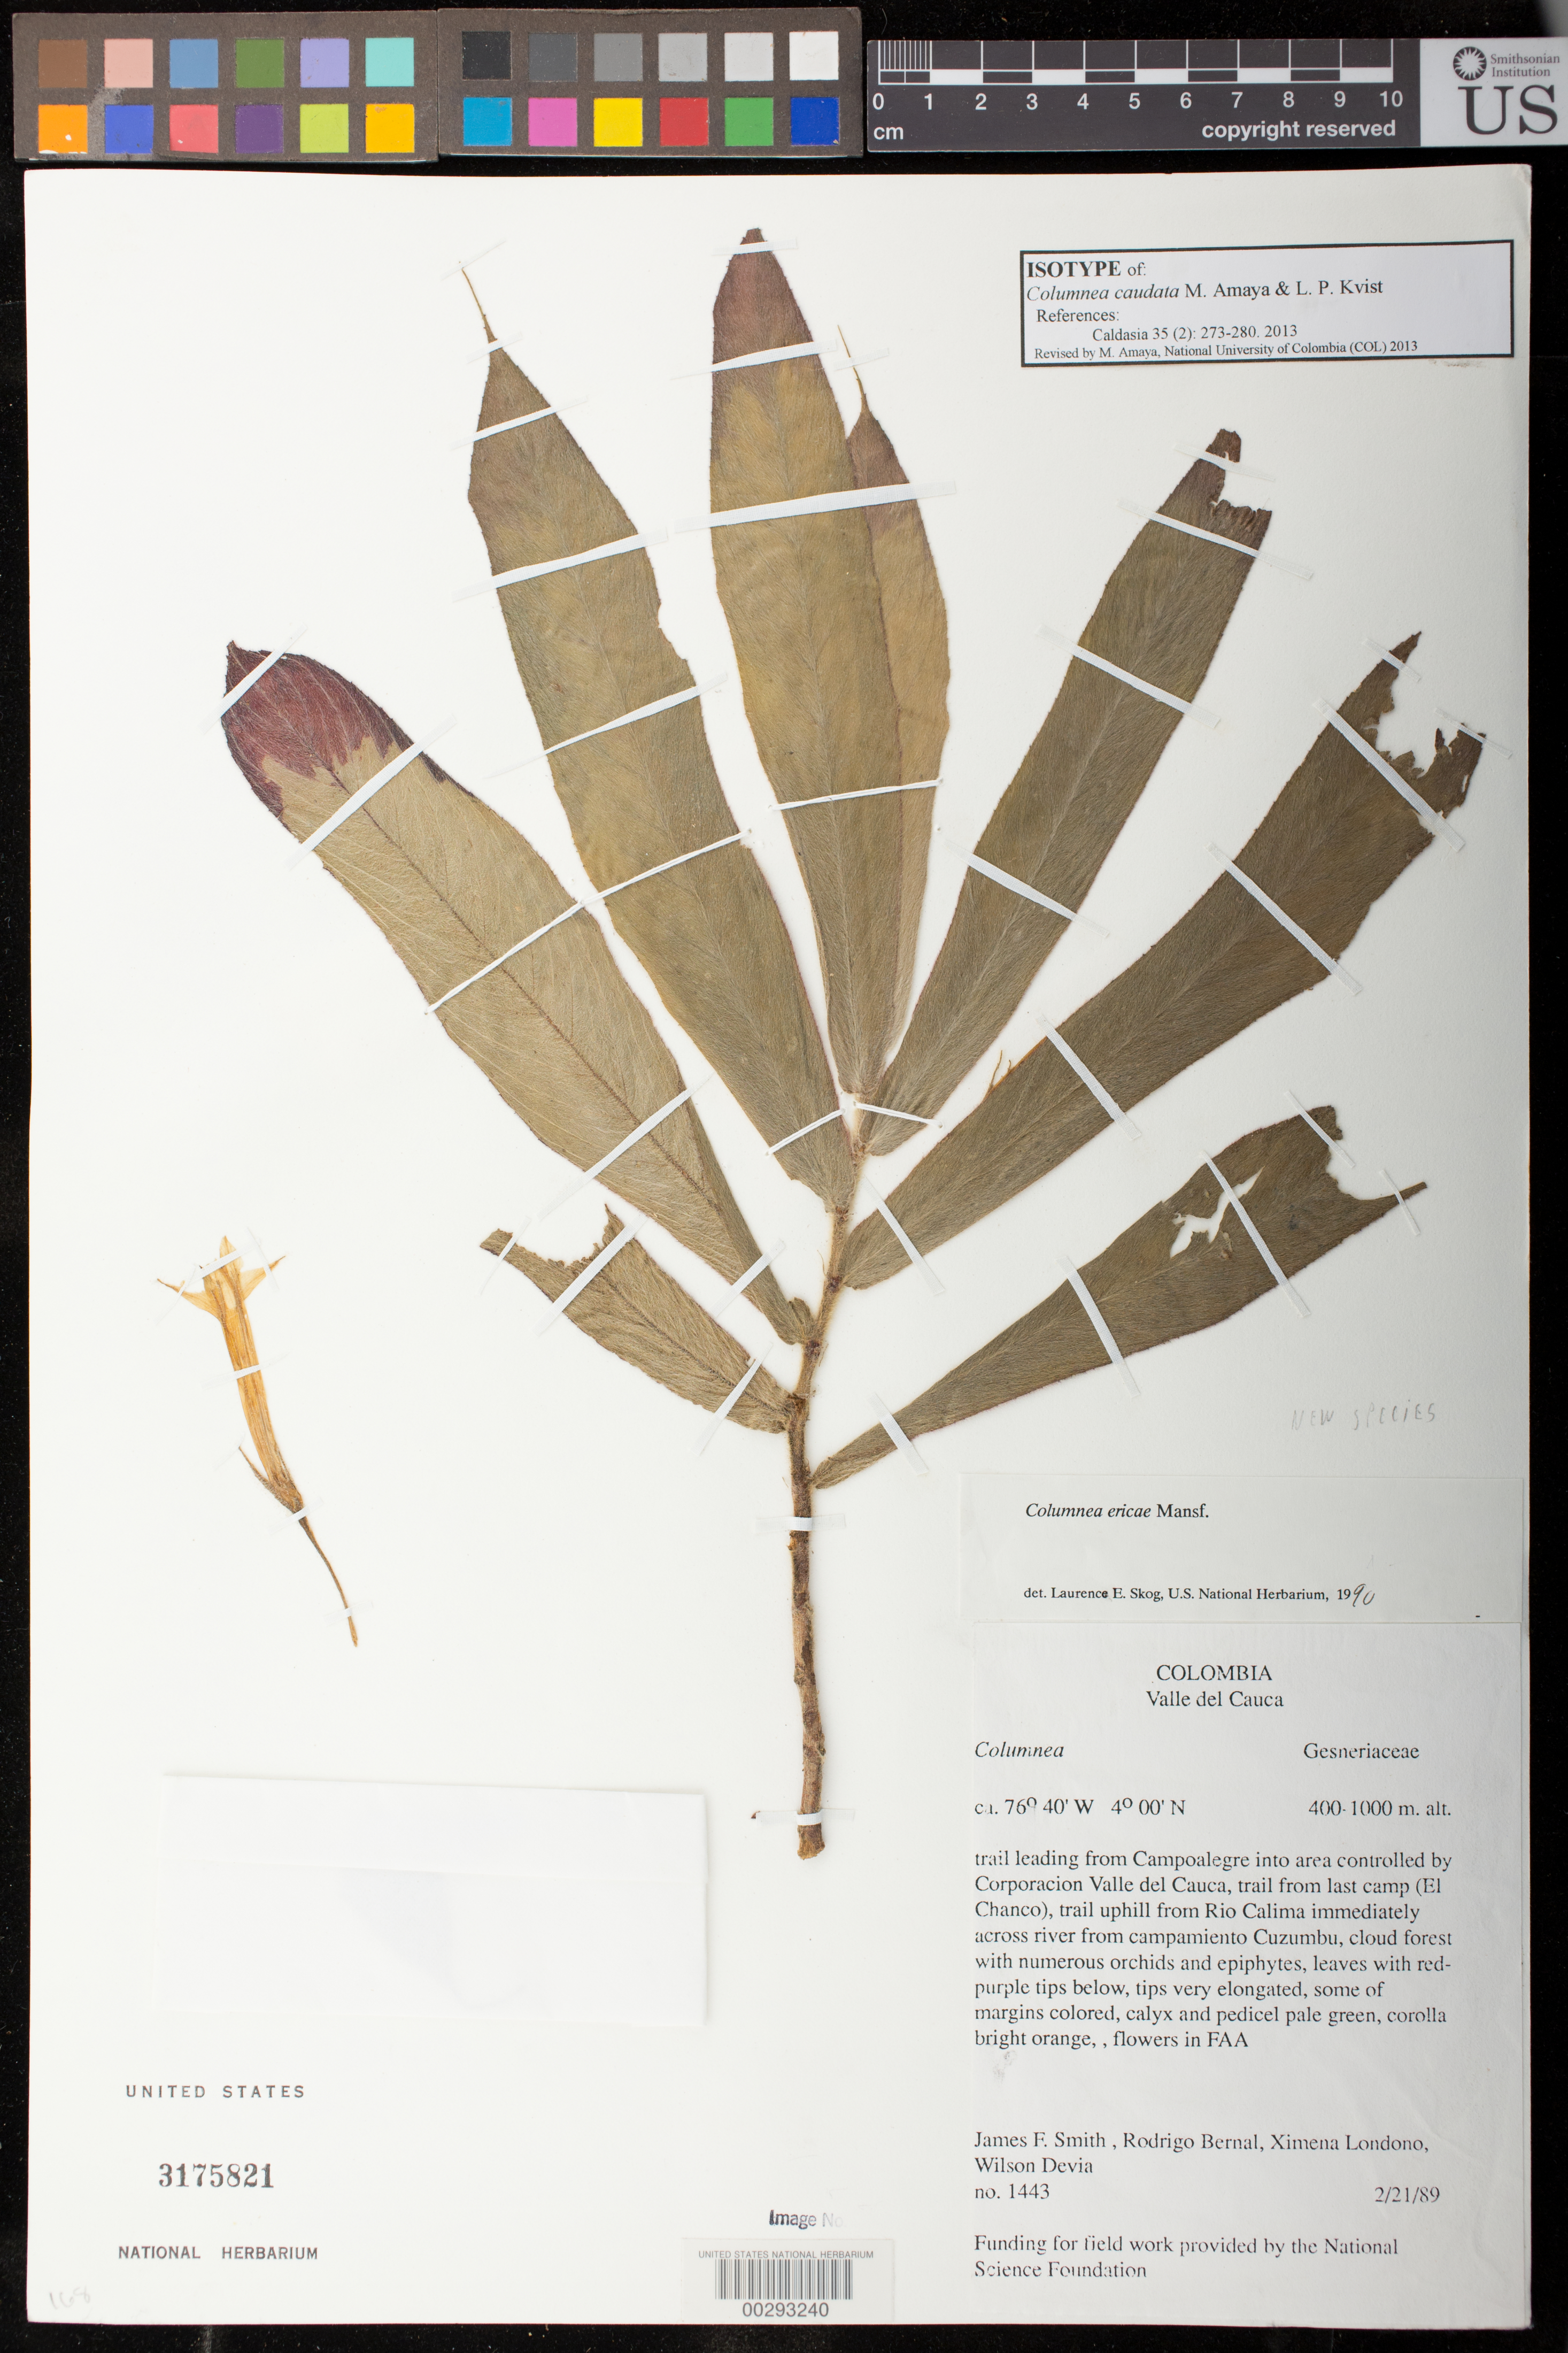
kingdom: Plantae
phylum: Tracheophyta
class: Magnoliopsida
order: Lamiales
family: Gesneriaceae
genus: Columnea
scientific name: Columnea caudata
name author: M. Amaya & L.P. Kvist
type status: Isotype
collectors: J. Smith, R. Bernal, X. Londoño & W. Devia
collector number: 1443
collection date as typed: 21 Feb 1989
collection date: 1989-02-21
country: Colombia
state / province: Valle del Cauca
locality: Campoalegre in area of Corporacion Valle del Cauca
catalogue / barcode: US 3175821